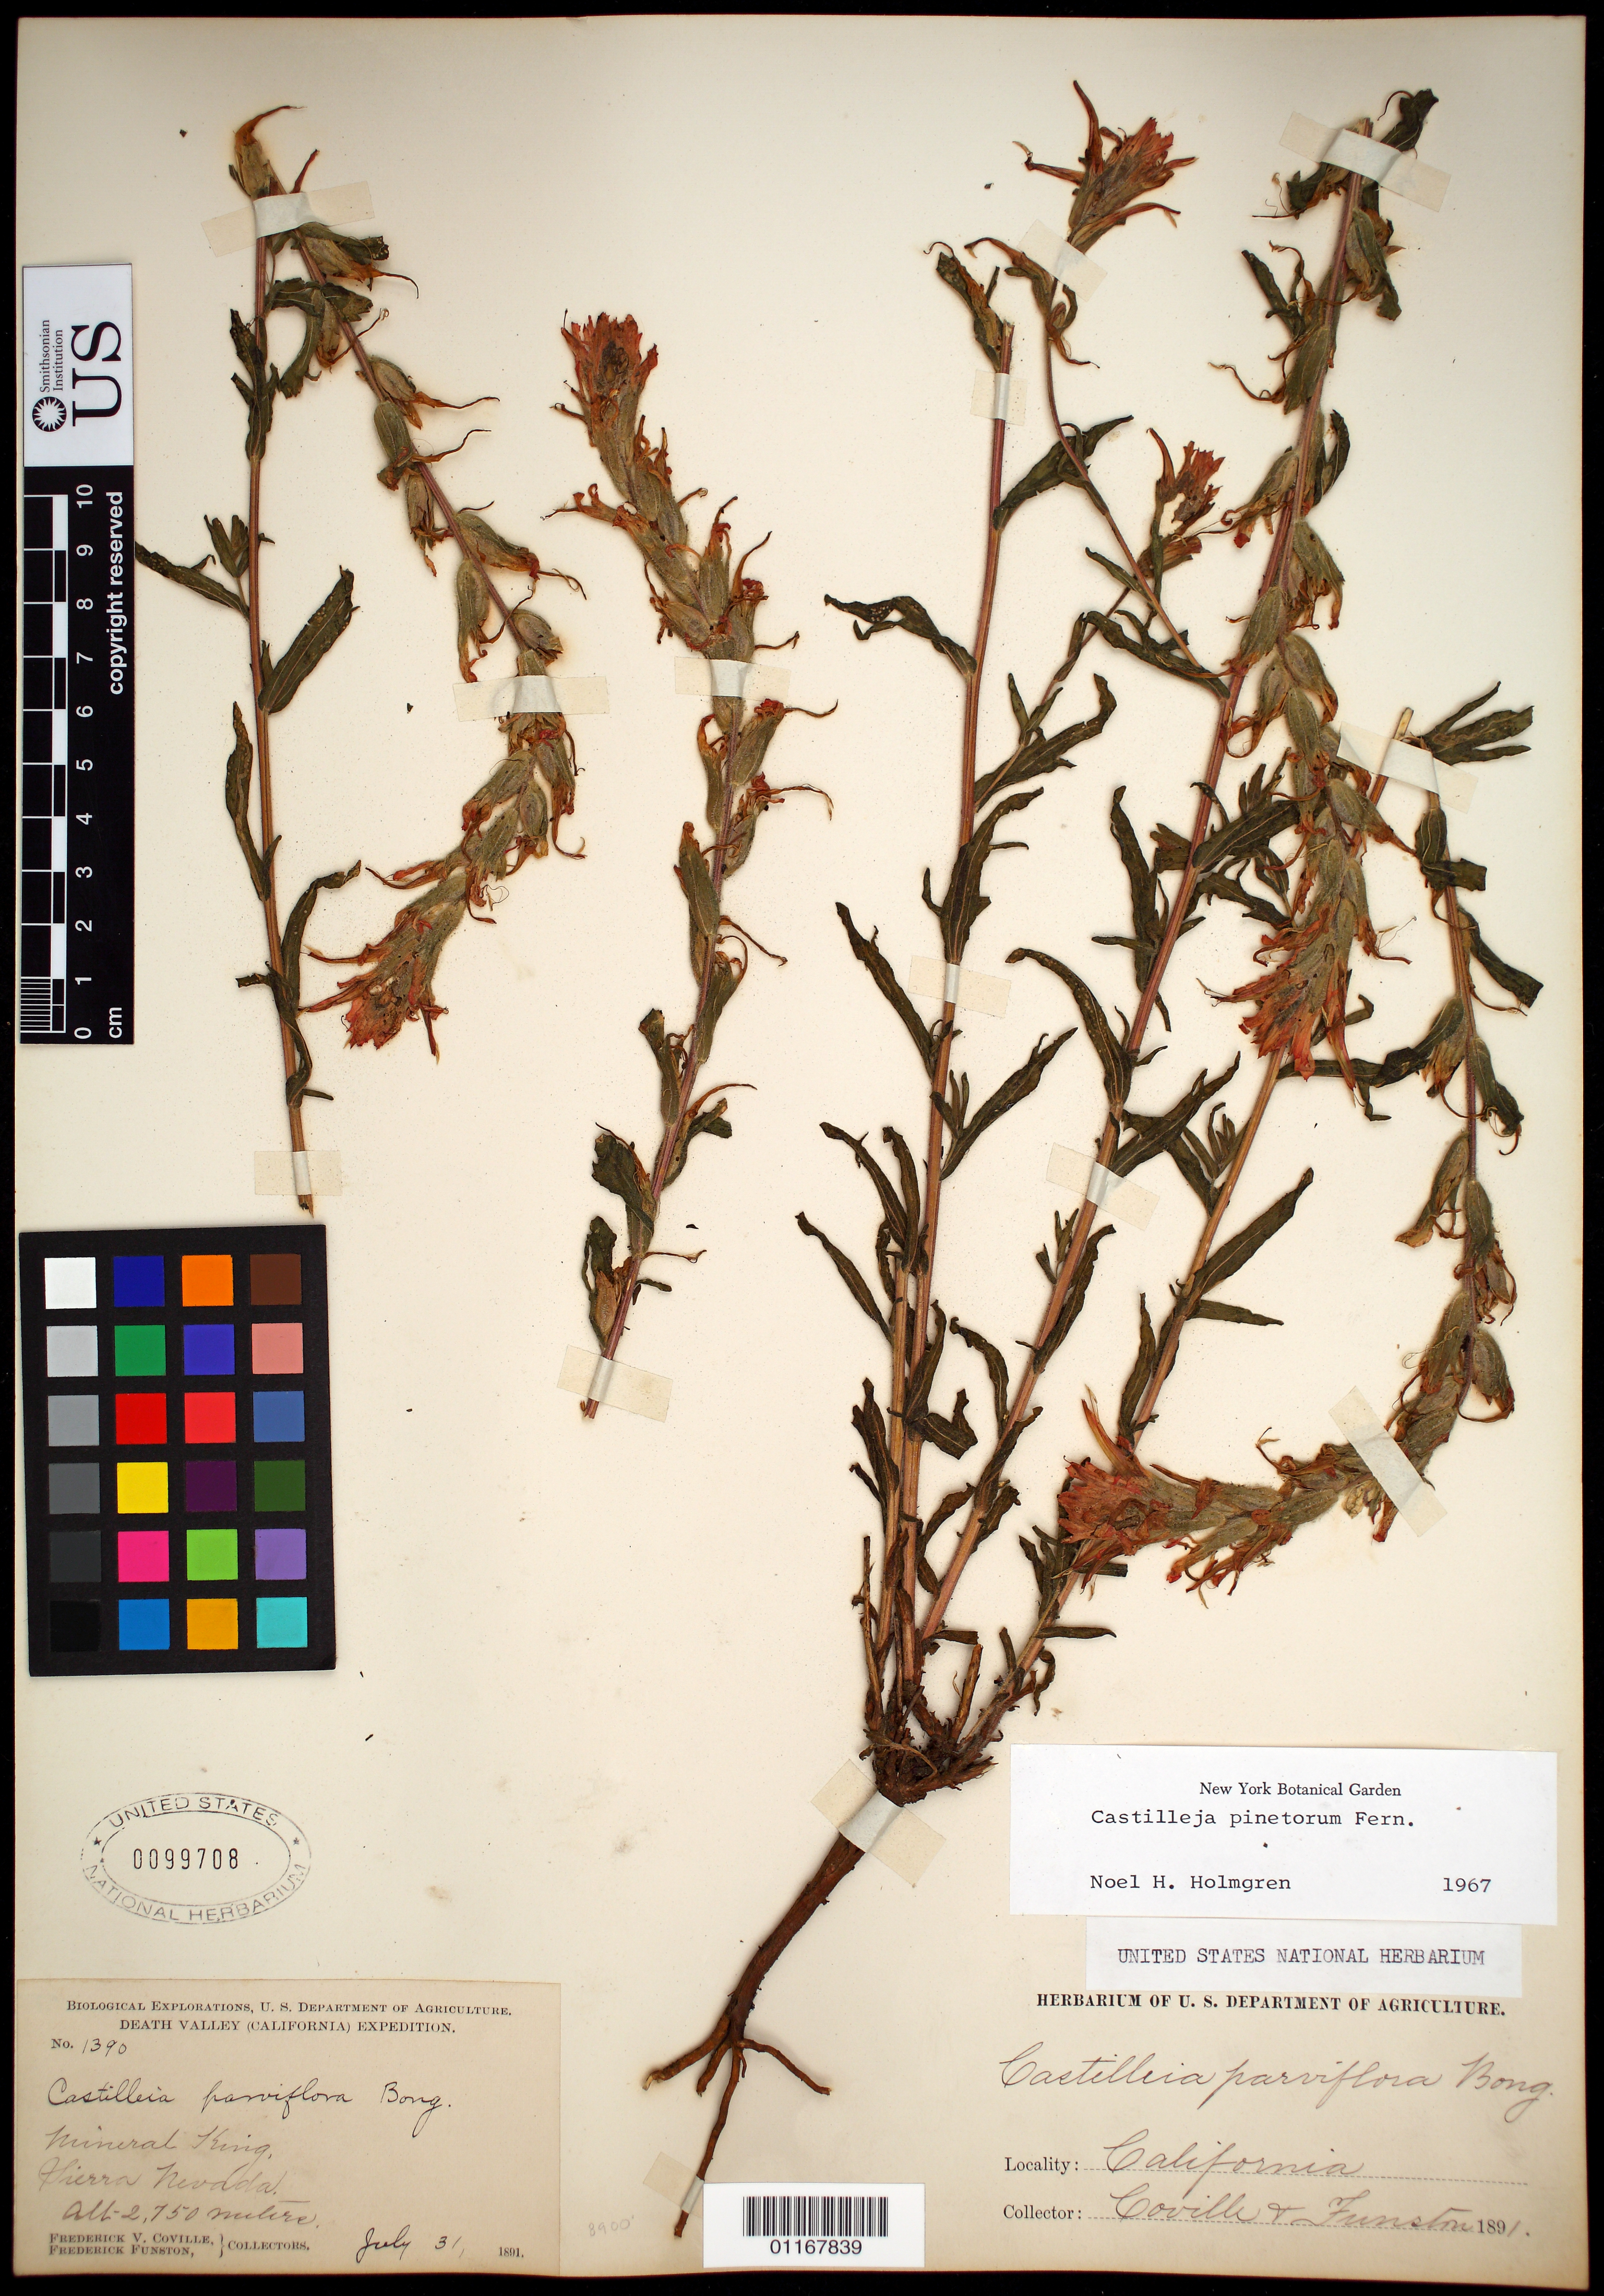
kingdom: Plantae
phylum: Tracheophyta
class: Magnoliopsida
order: Lamiales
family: Orobanchaceae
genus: Castilleja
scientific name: Castilleja pinetorum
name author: Fernald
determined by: Holmgren, N. H., (NY), New York Botanical Garden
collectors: F. V. Coville & F. Funston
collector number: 1390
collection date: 1891-07-31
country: United States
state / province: California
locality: near Mineral King, Sierra Nevada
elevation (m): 2750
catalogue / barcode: US 99708